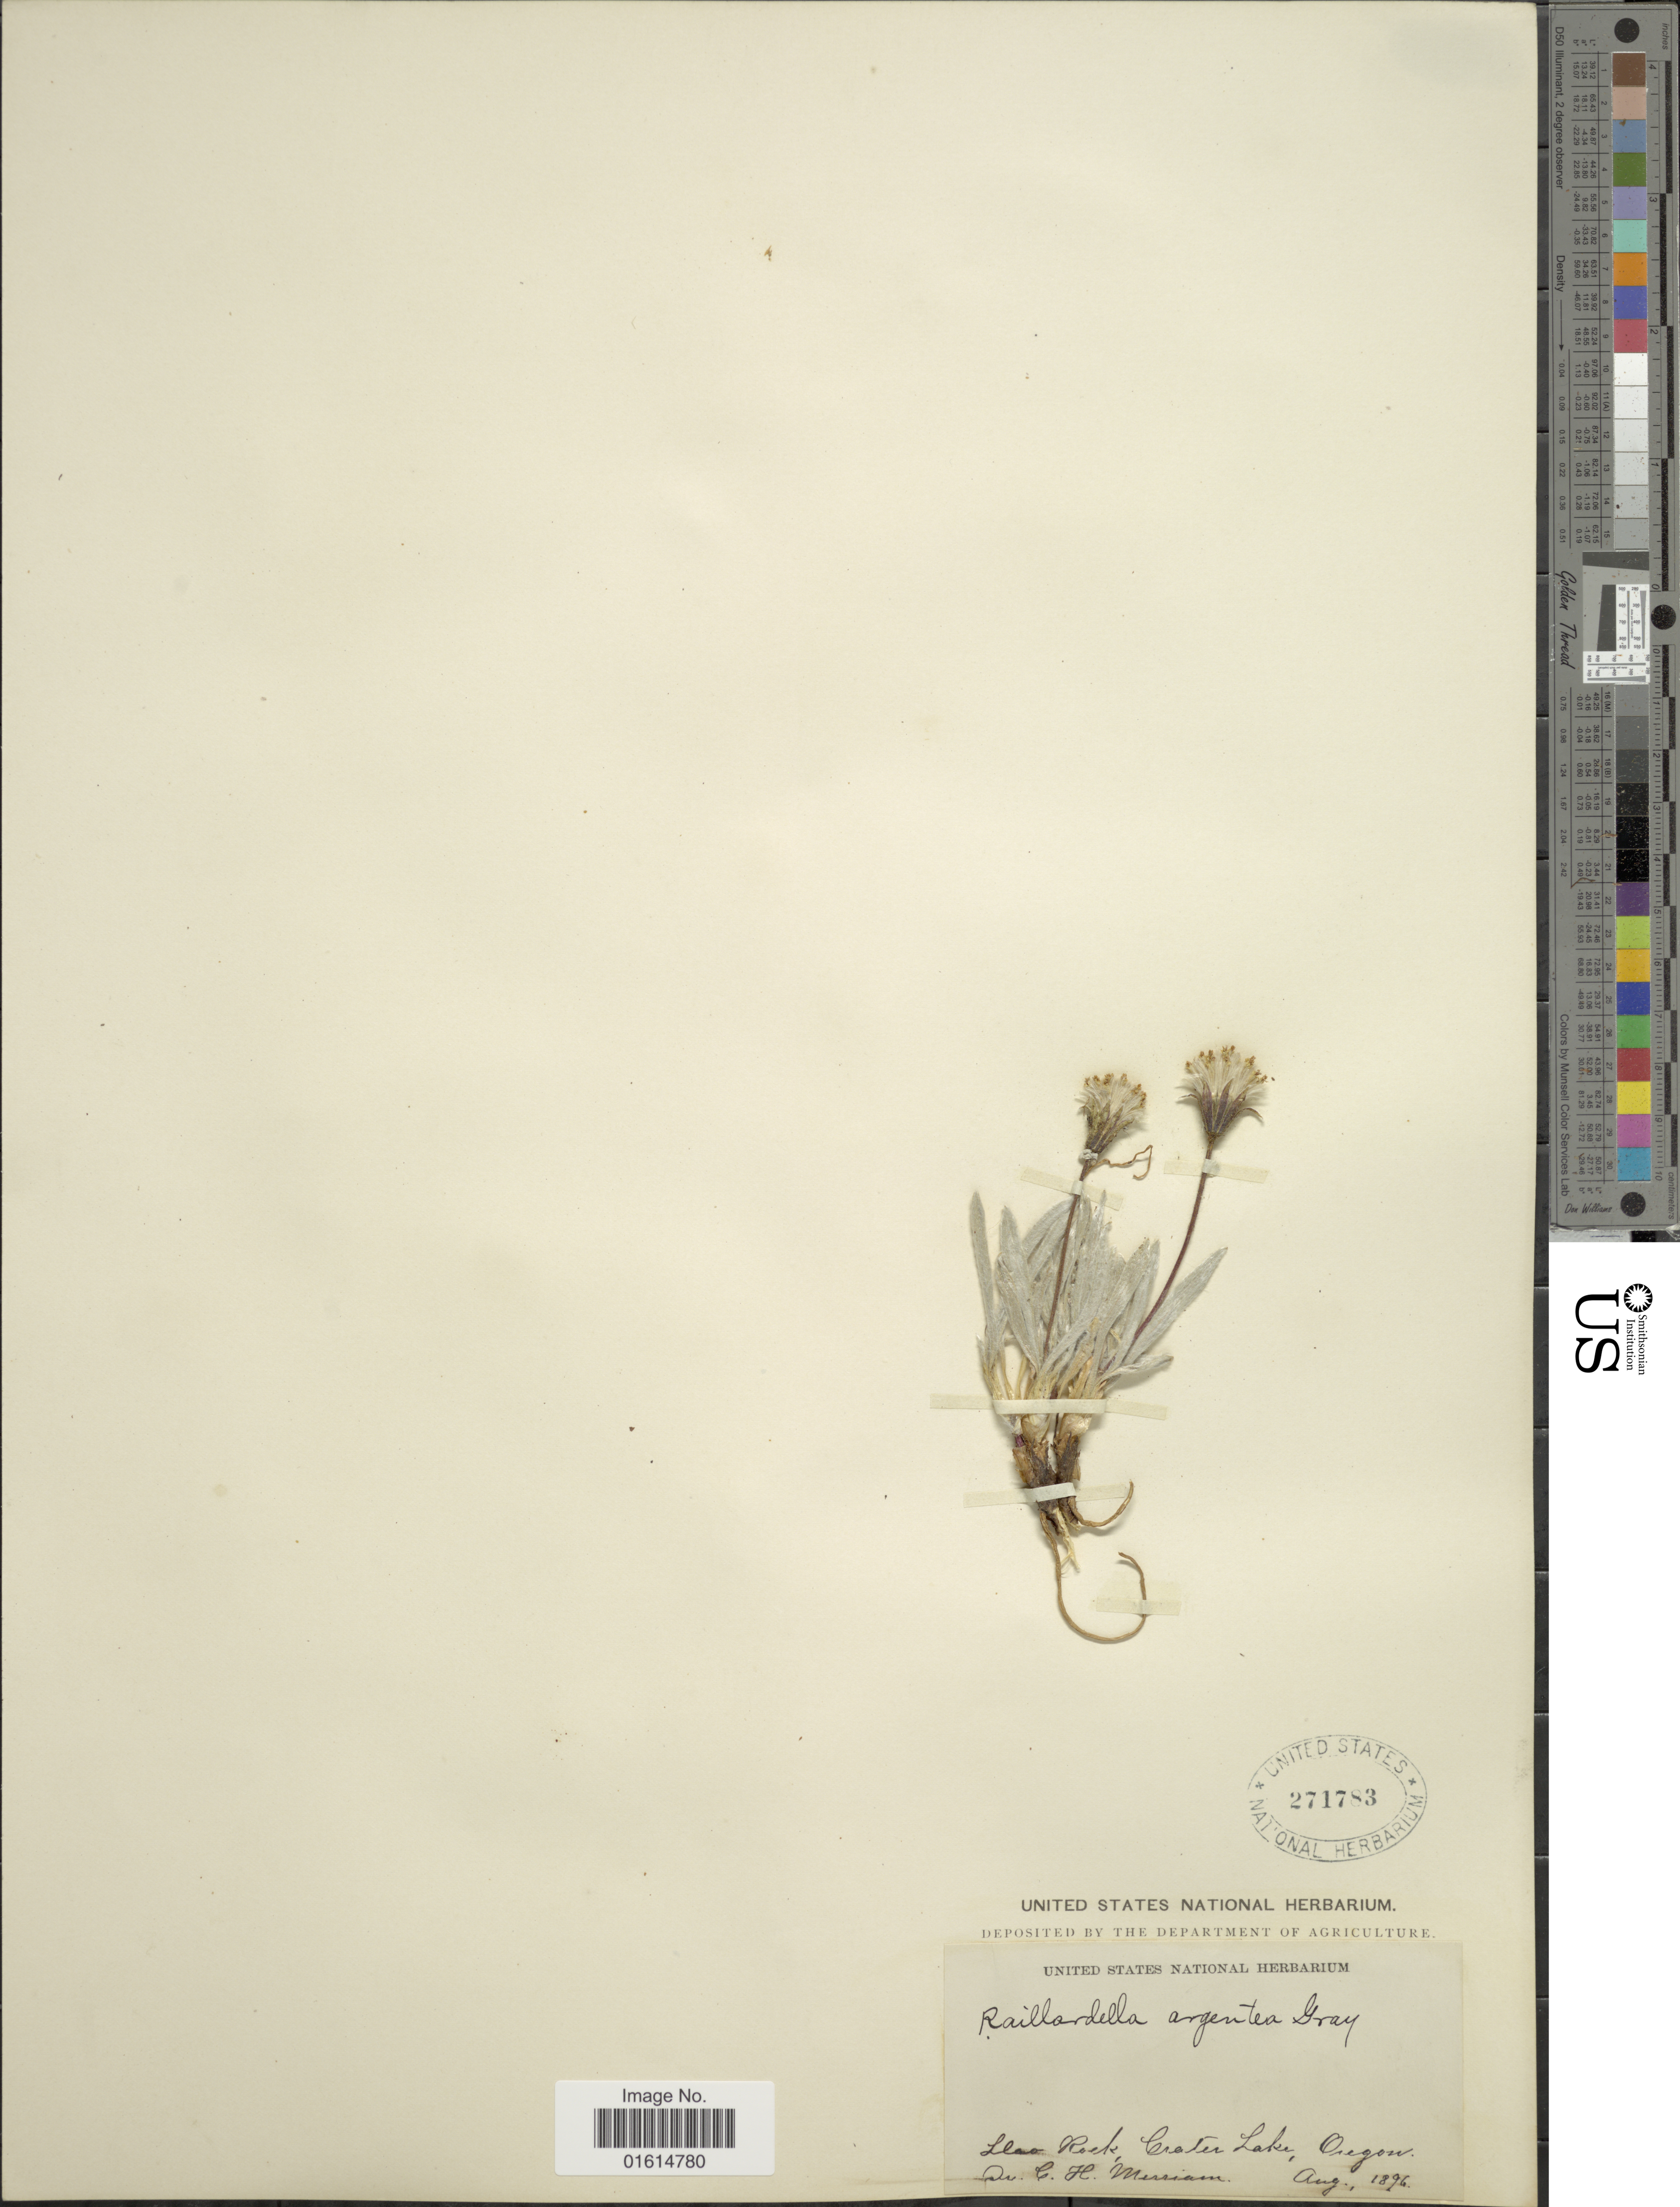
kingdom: Plantae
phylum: Tracheophyta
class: Magnoliopsida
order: Asterales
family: Asteraceae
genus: Raillardella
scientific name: Raillardella argentea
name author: A. Gray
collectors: C. Merriam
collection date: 1896-08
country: United States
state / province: Oregon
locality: Llao Rock, Crater Lake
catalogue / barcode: US 271783